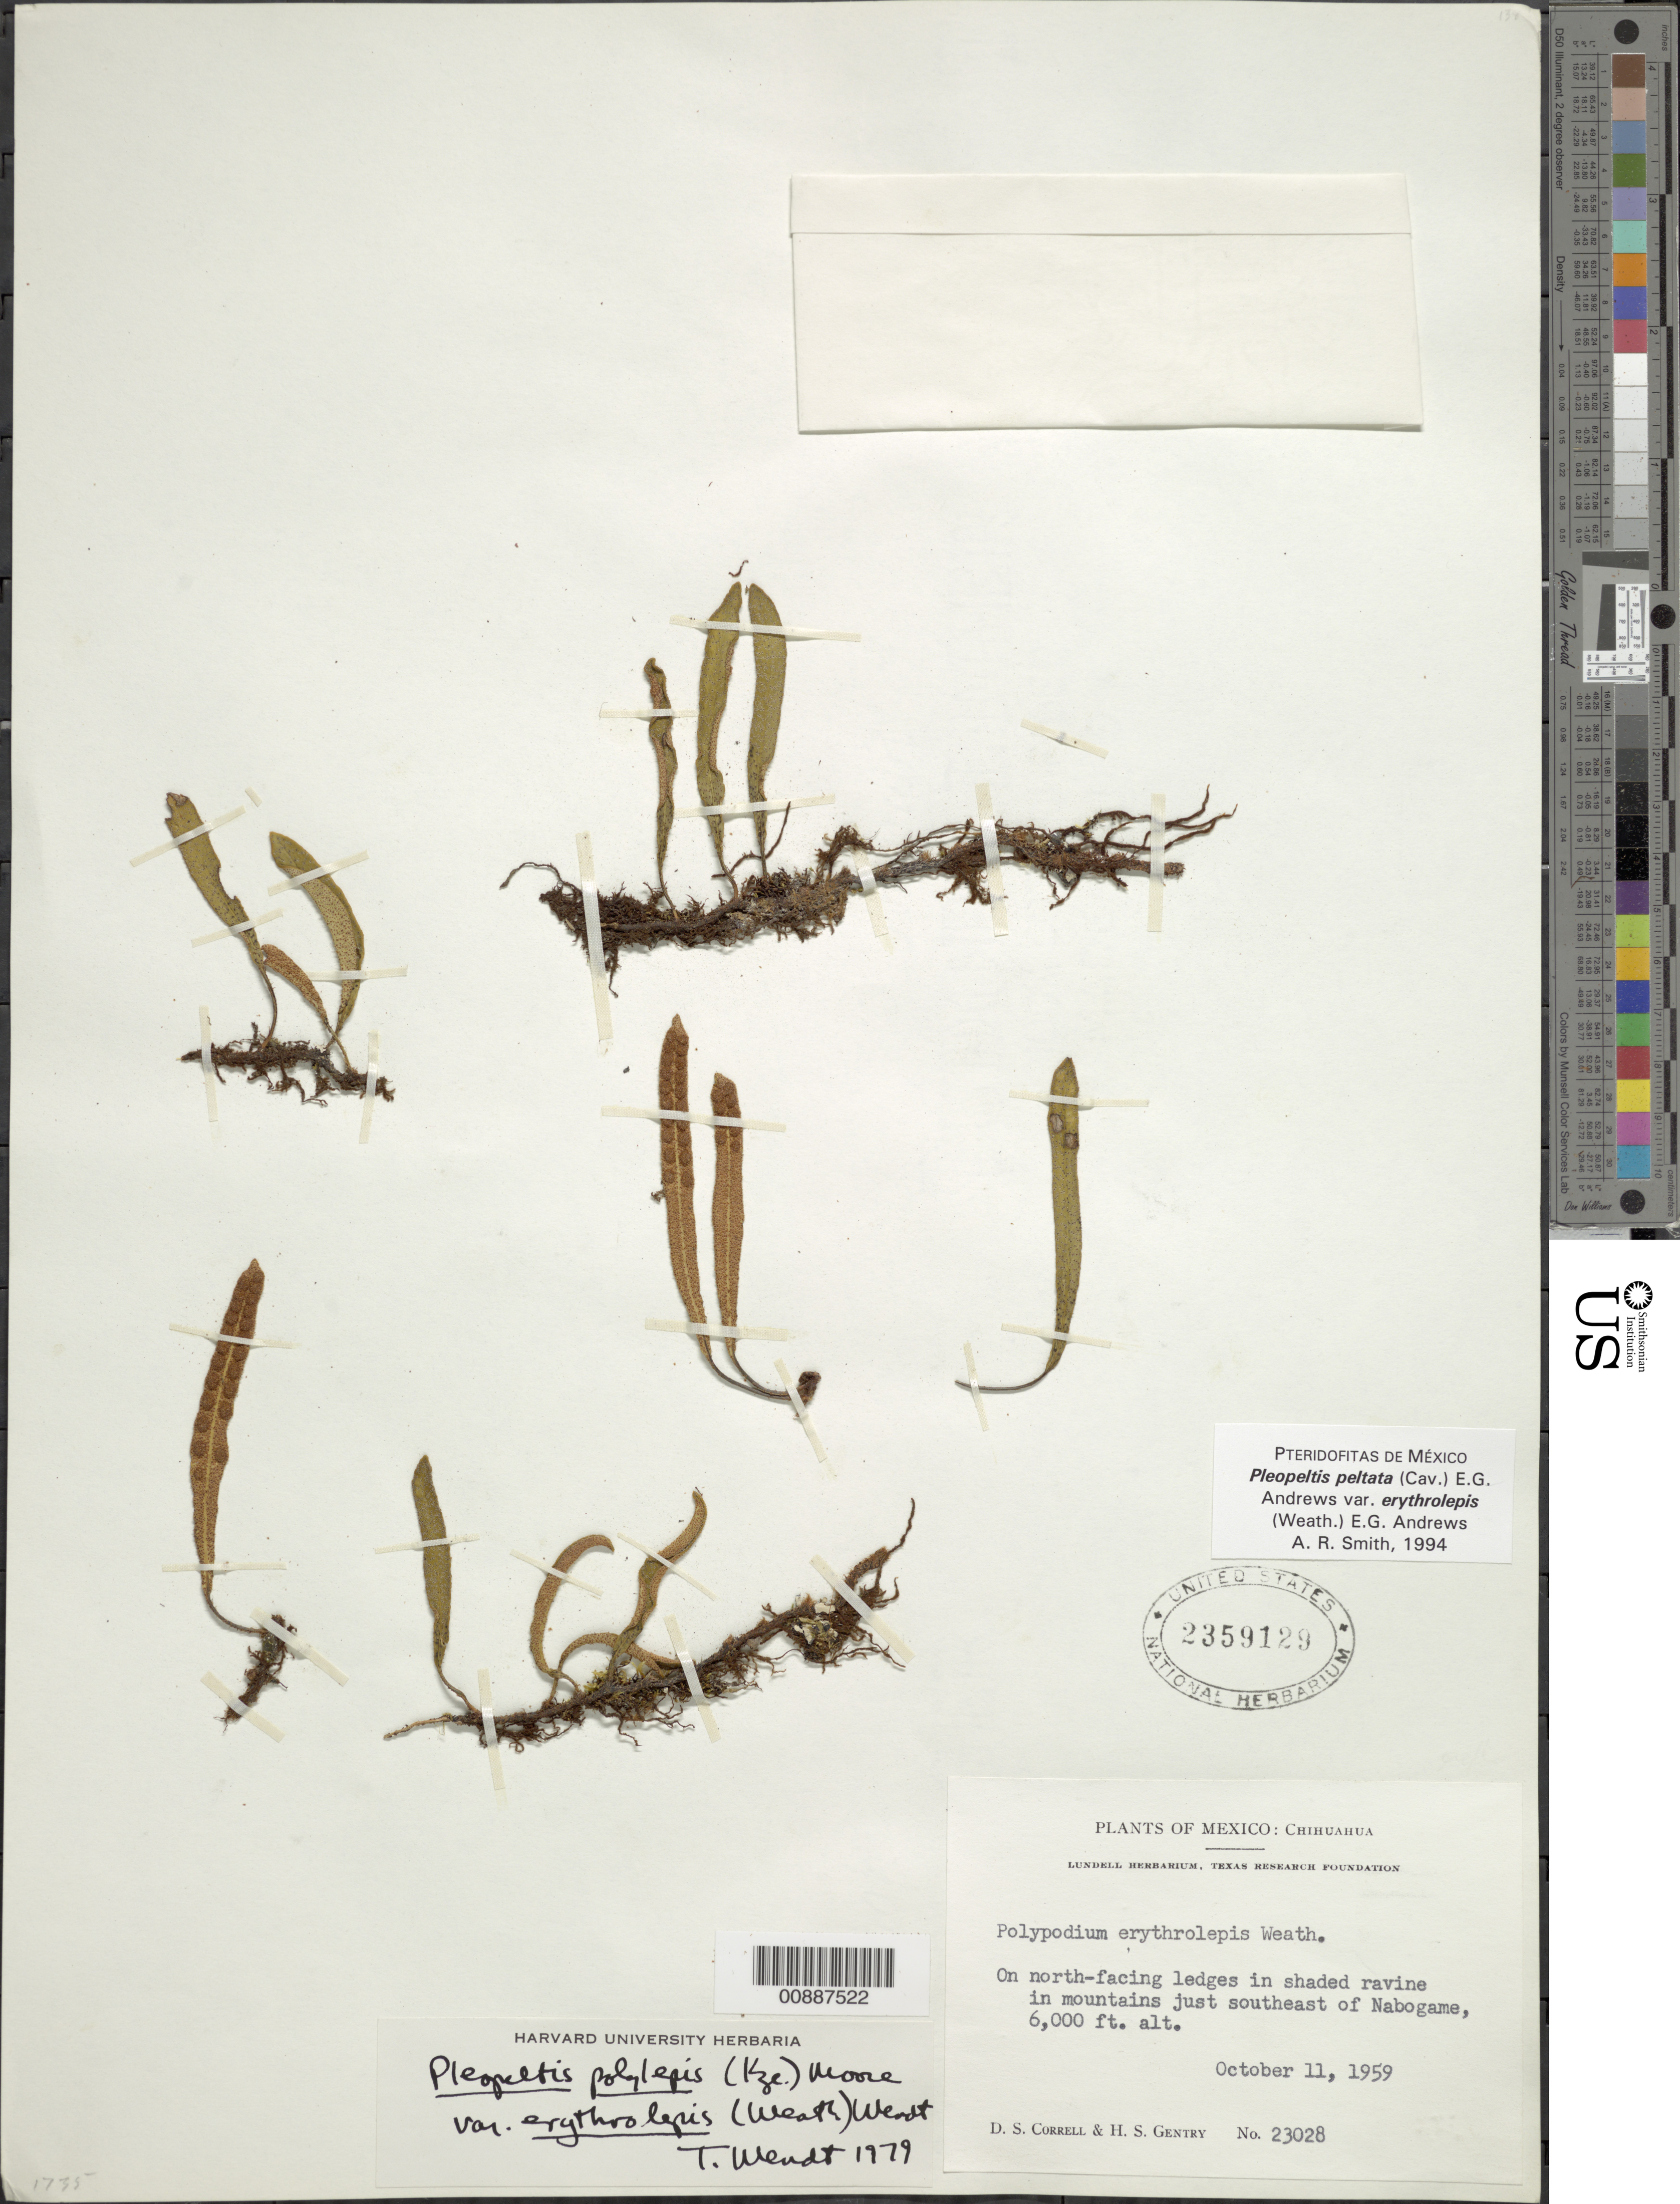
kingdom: Plantae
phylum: Tracheophyta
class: Polypodiopsida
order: Polypodiales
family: Polypodiaceae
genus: Pleopeltis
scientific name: Pleopeltis peltata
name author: Scort.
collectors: D. S. Correll & H. S. Gentry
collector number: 23028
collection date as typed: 11 Oct 1959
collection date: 1959-10-11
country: Mexico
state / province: Chihuahua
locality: Mountains southeast of Nobogame, Chihuahua.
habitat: On north-facing ledges in shaded ravine in mountains.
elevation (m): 1829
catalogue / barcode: US 2359129